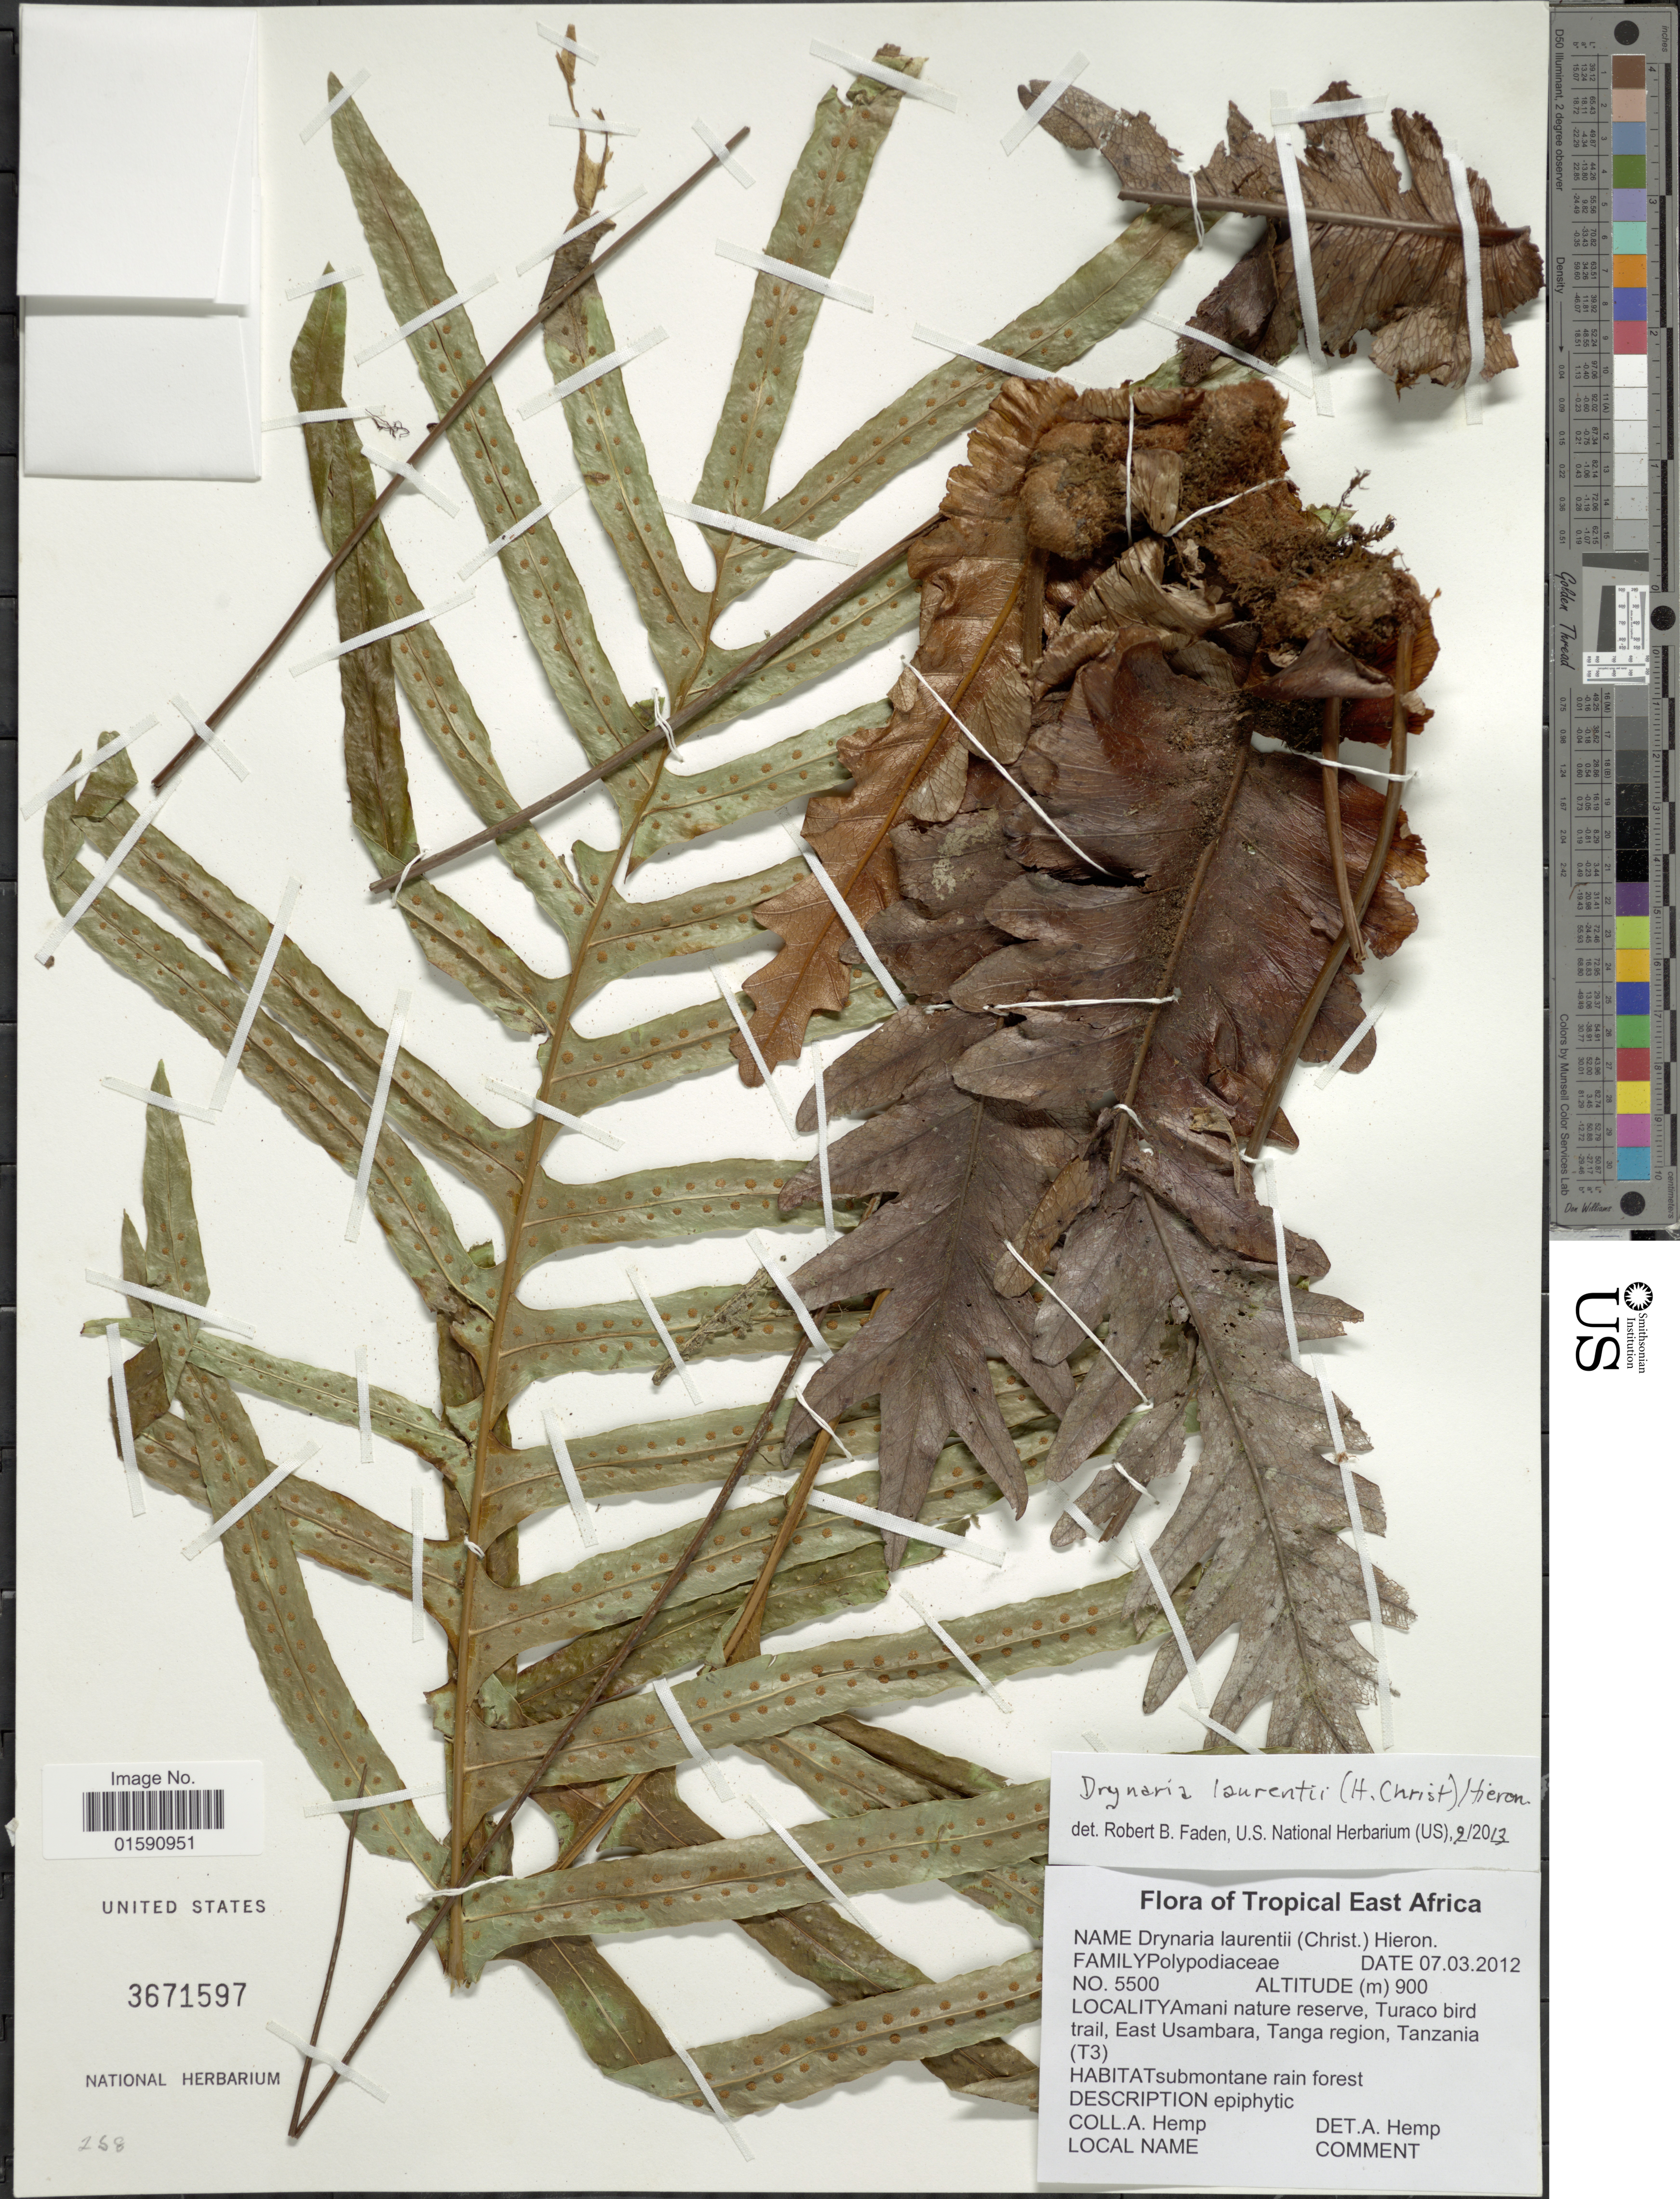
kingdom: Plantae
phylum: Tracheophyta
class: Polypodiopsida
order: Polypodiales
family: Polypodiaceae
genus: Drynaria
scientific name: Drynaria laurentii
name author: (Christ) Hieron.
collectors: A. Hemp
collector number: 5500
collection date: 2012-03-07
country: Tanzania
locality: Tropical East Africa. Amani nature reserve, Turaco bird trail, East Usambara, Tanga region, Tanzania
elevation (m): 900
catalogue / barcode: US 3671597